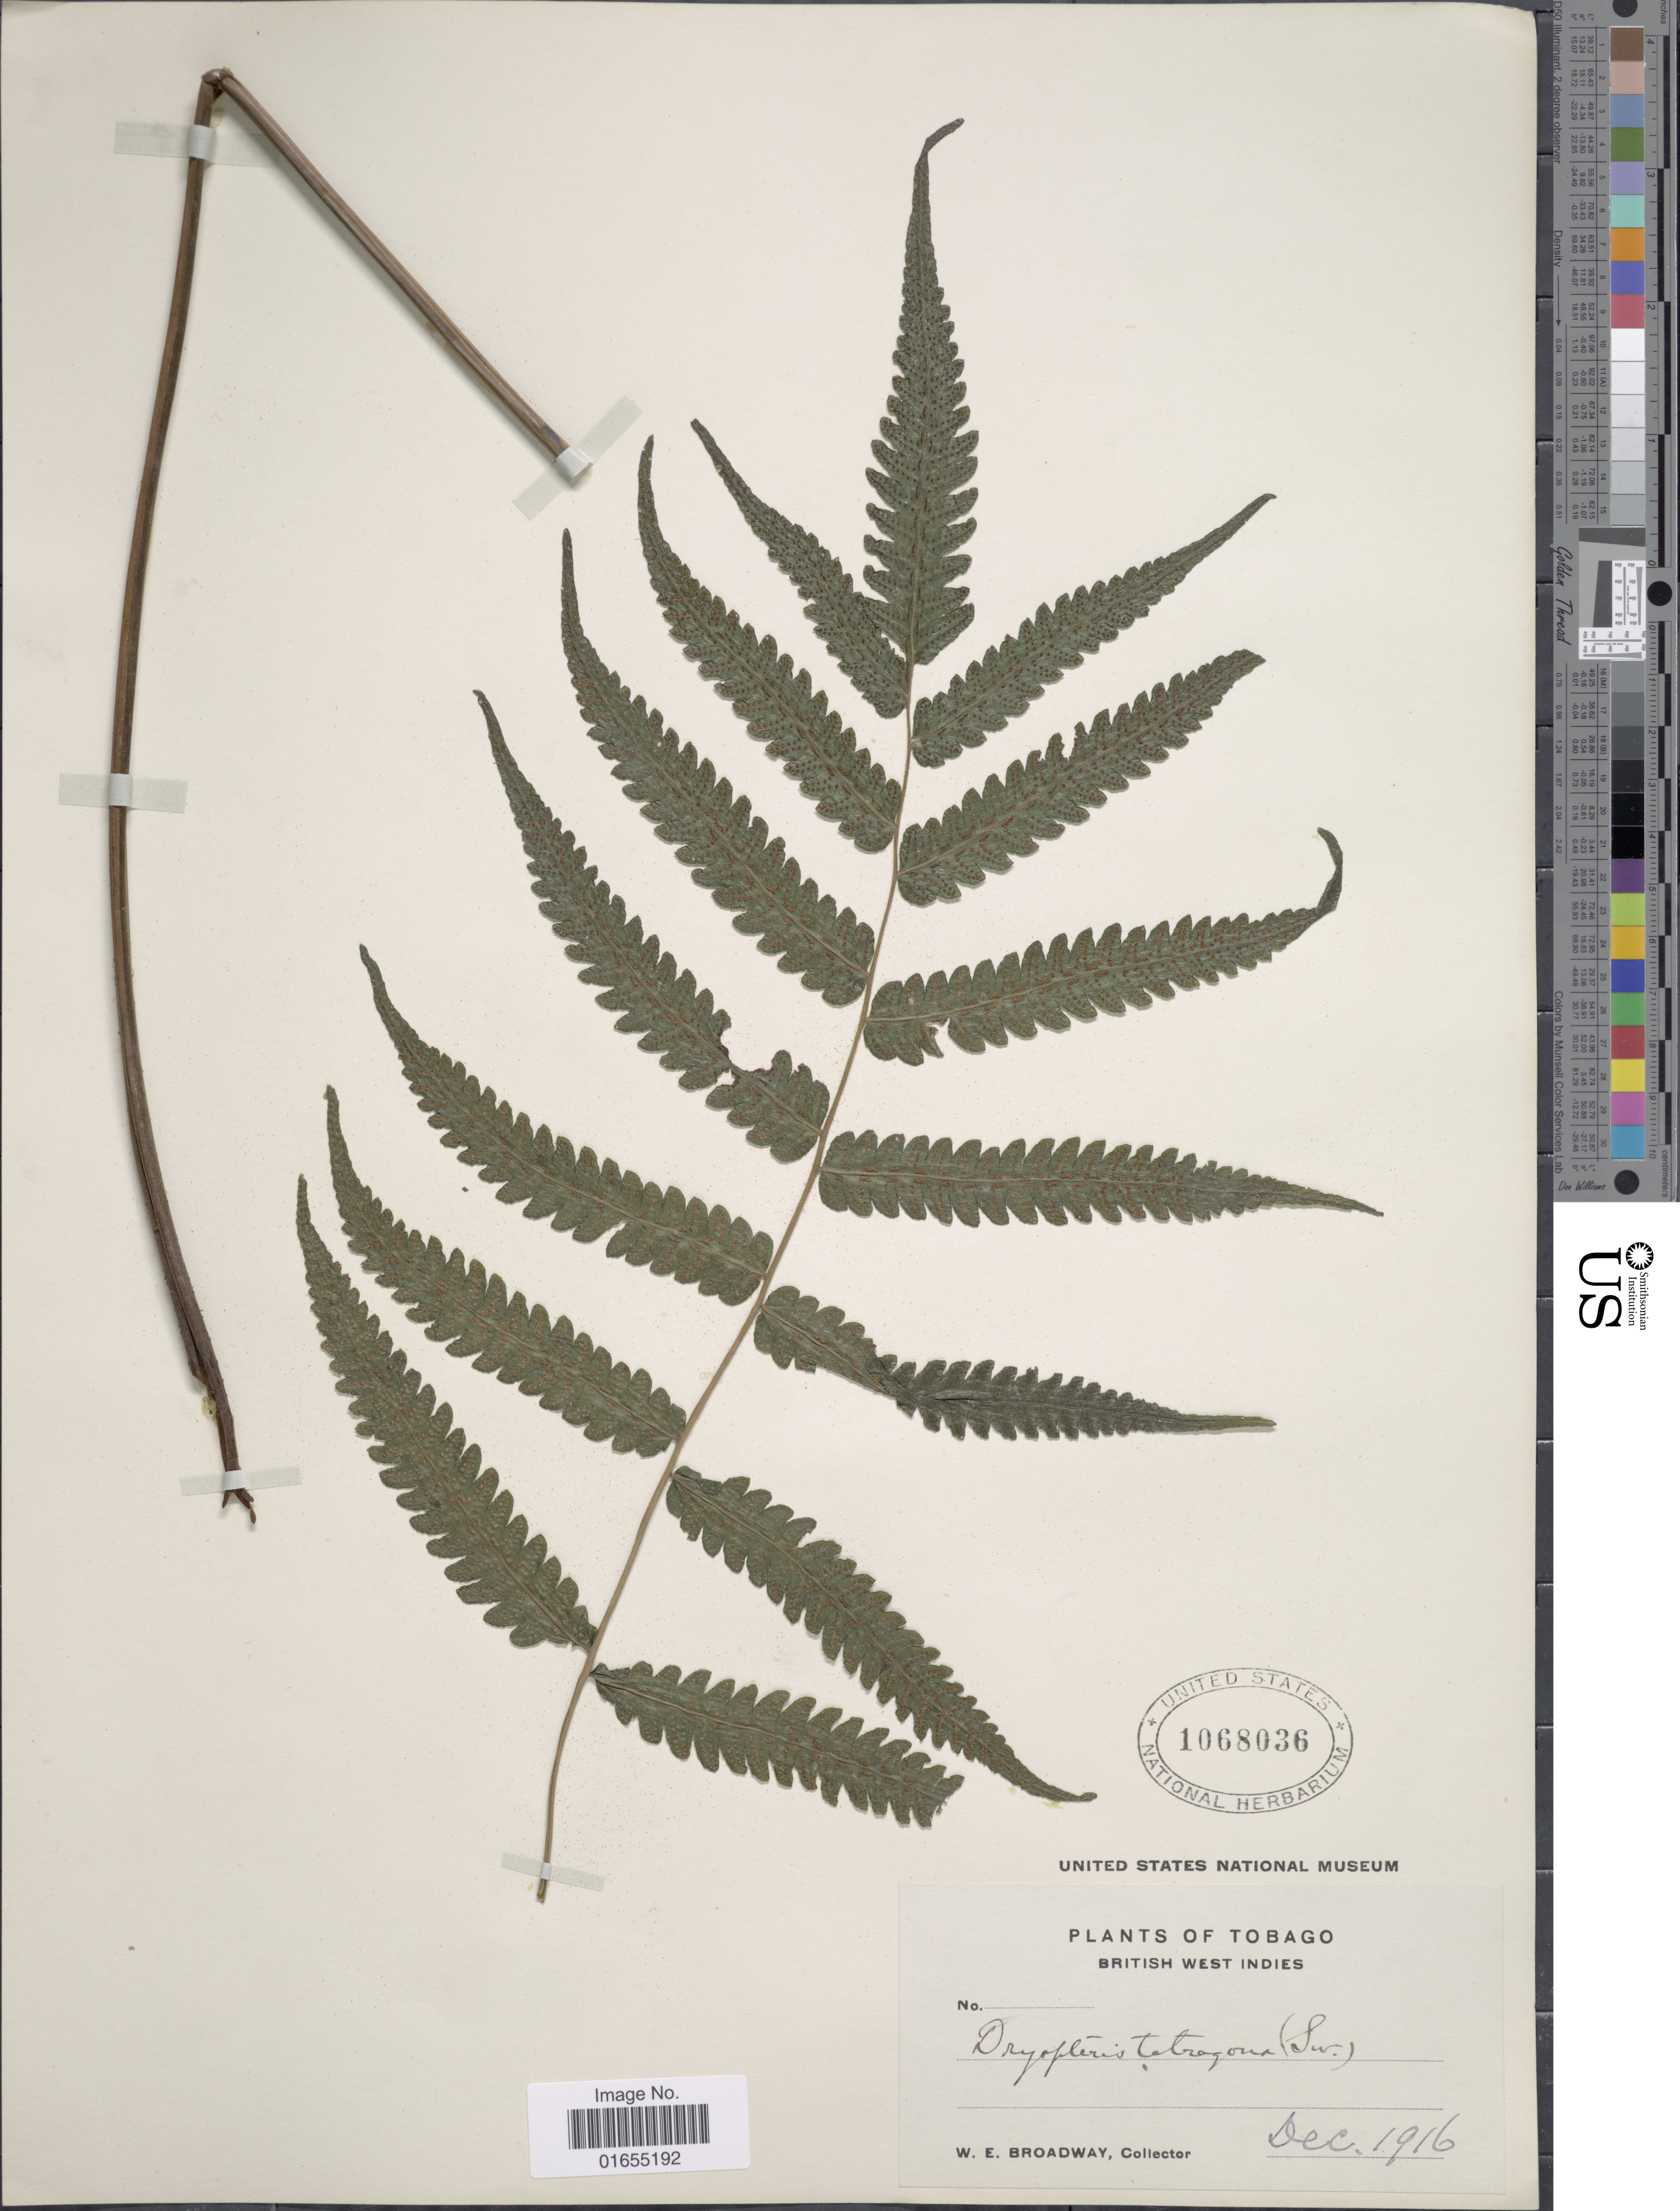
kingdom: Plantae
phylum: Tracheophyta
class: Polypodiopsida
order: Polypodiales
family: Thelypteridaceae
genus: Goniopteris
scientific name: Goniopteris subtetragona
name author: (Link) Vareschi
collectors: W. E. Broadway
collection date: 1916-12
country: Trinidad and Tobago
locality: Tobago, British West Indies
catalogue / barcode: US 1068036